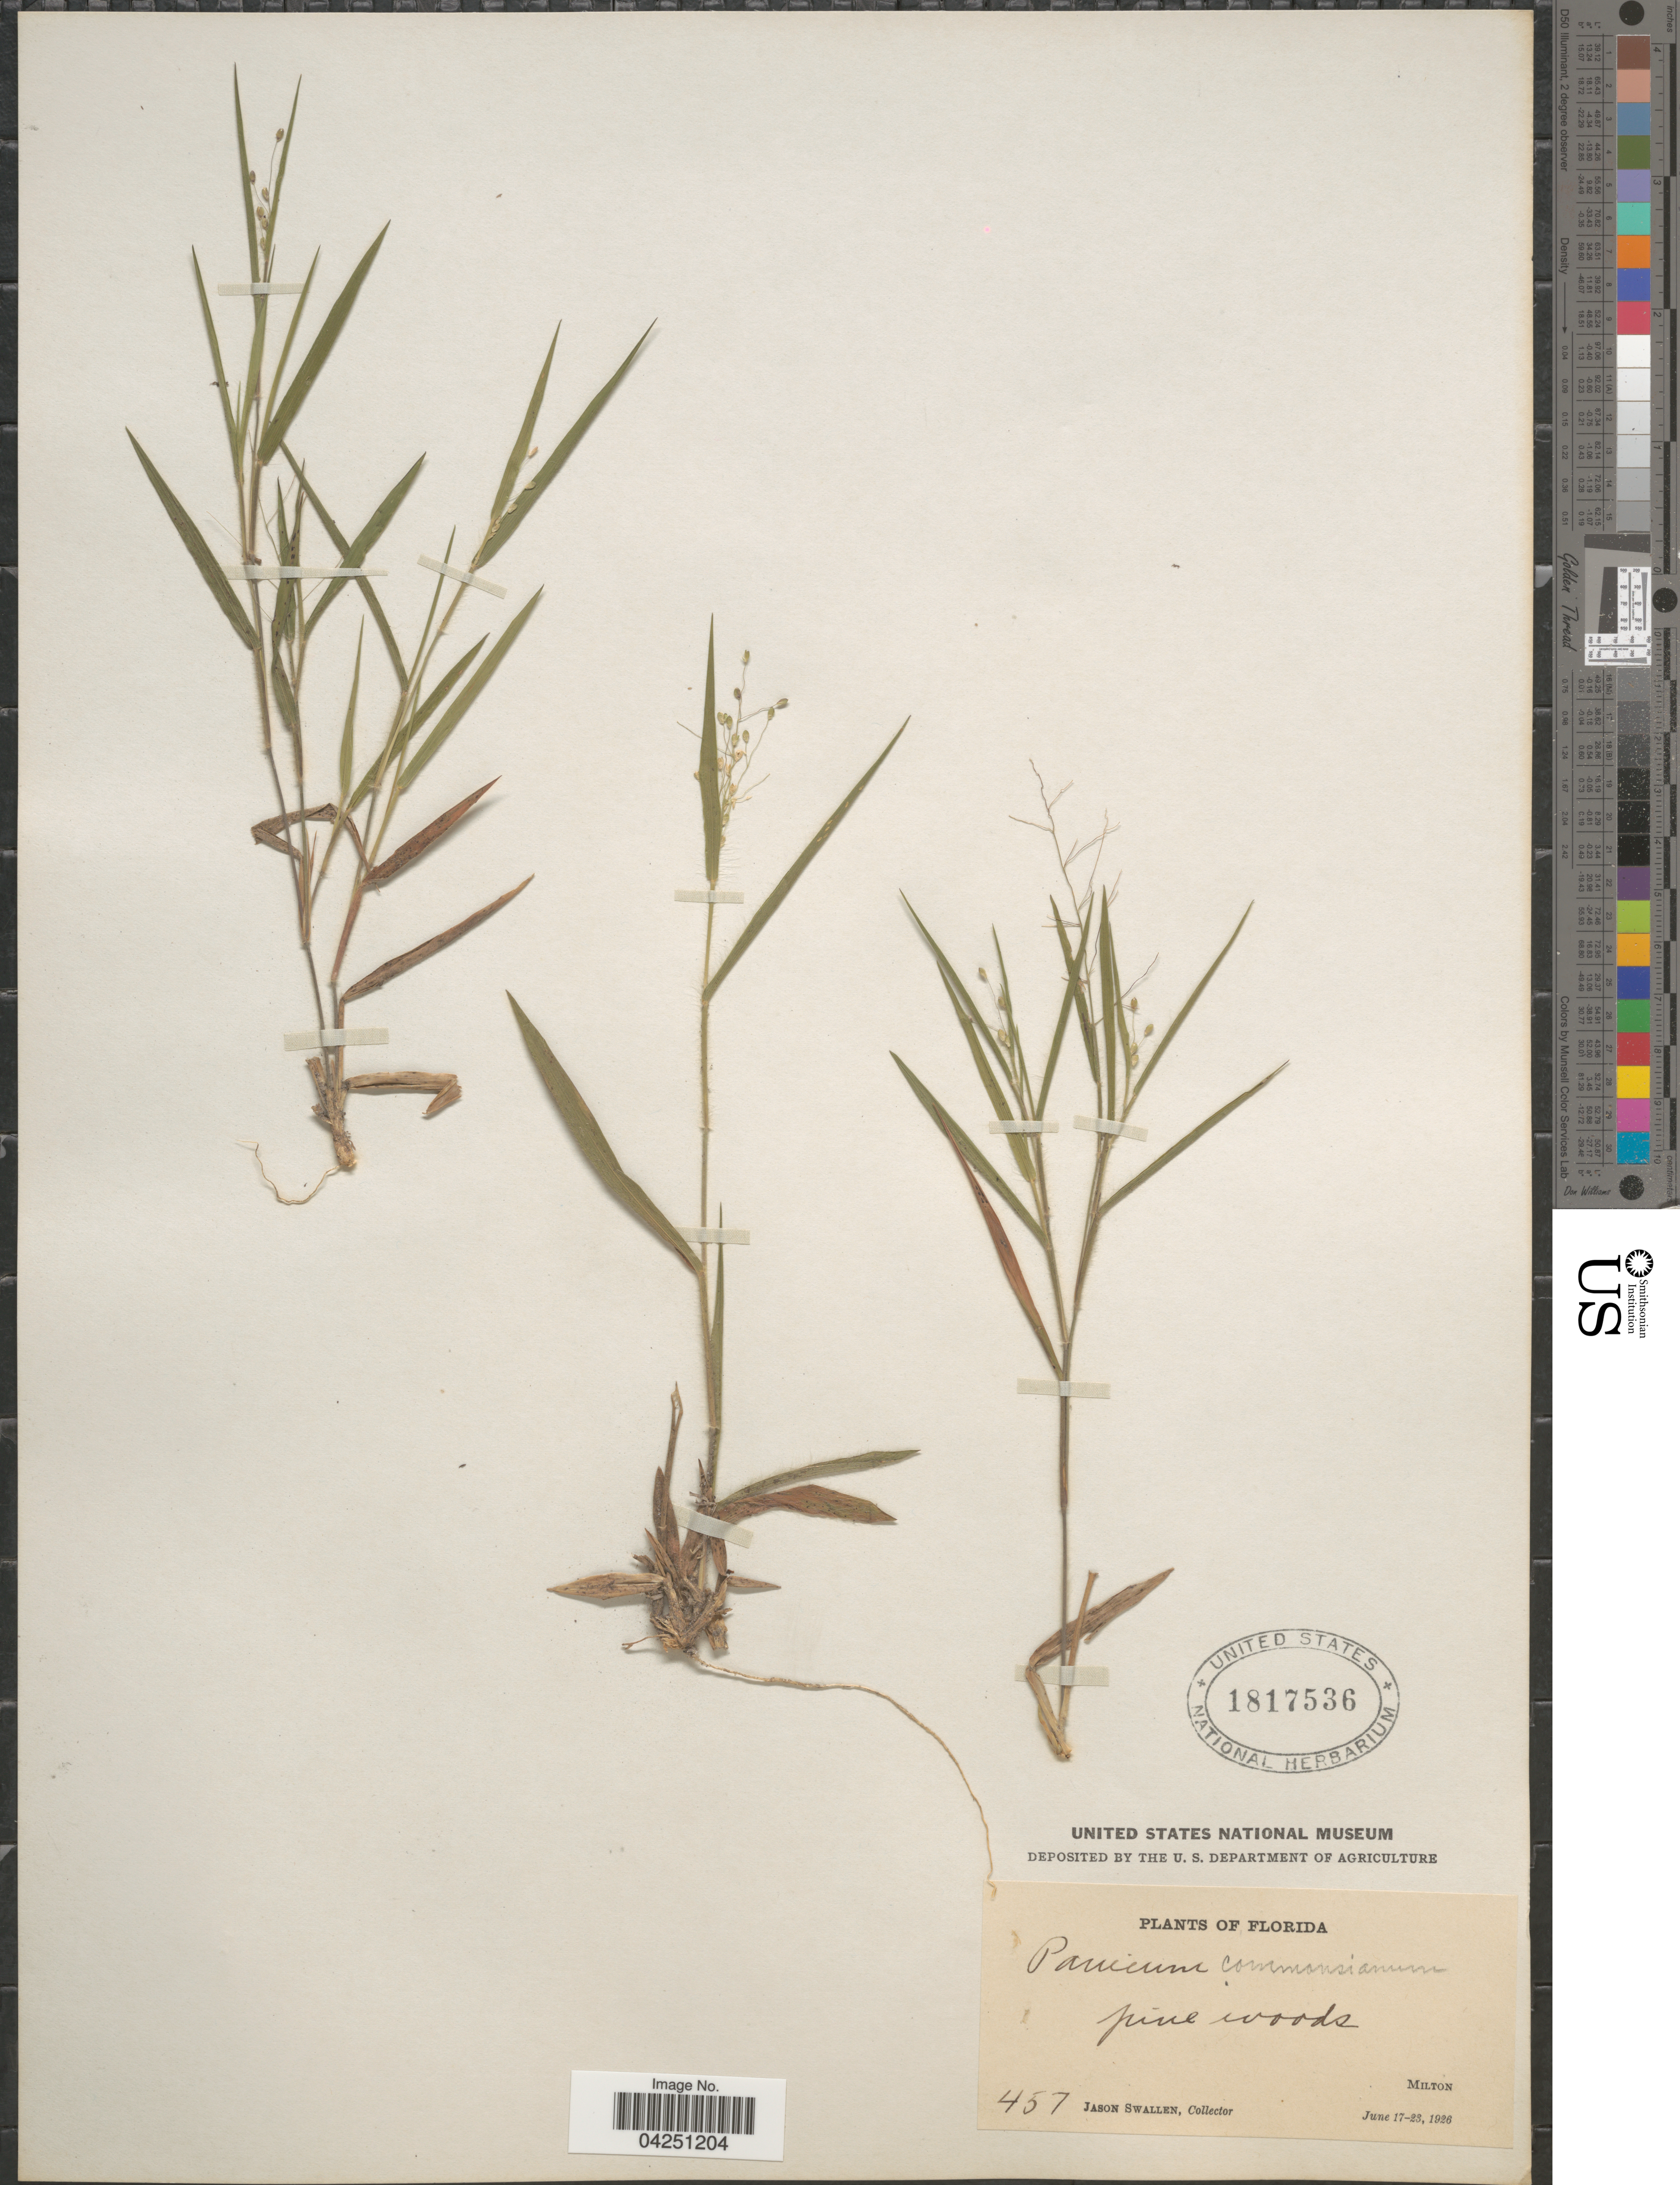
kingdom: Plantae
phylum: Tracheophyta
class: Liliopsida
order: Poales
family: Poaceae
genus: Dichanthelium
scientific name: Dichanthelium acuminatum var. acuminatum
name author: (Sw.) Gould & C.A. Clark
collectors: J. R. Swallen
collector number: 457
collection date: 1926-06-17/1926-06-23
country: United States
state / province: Florida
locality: Milton.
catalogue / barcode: US 1817536